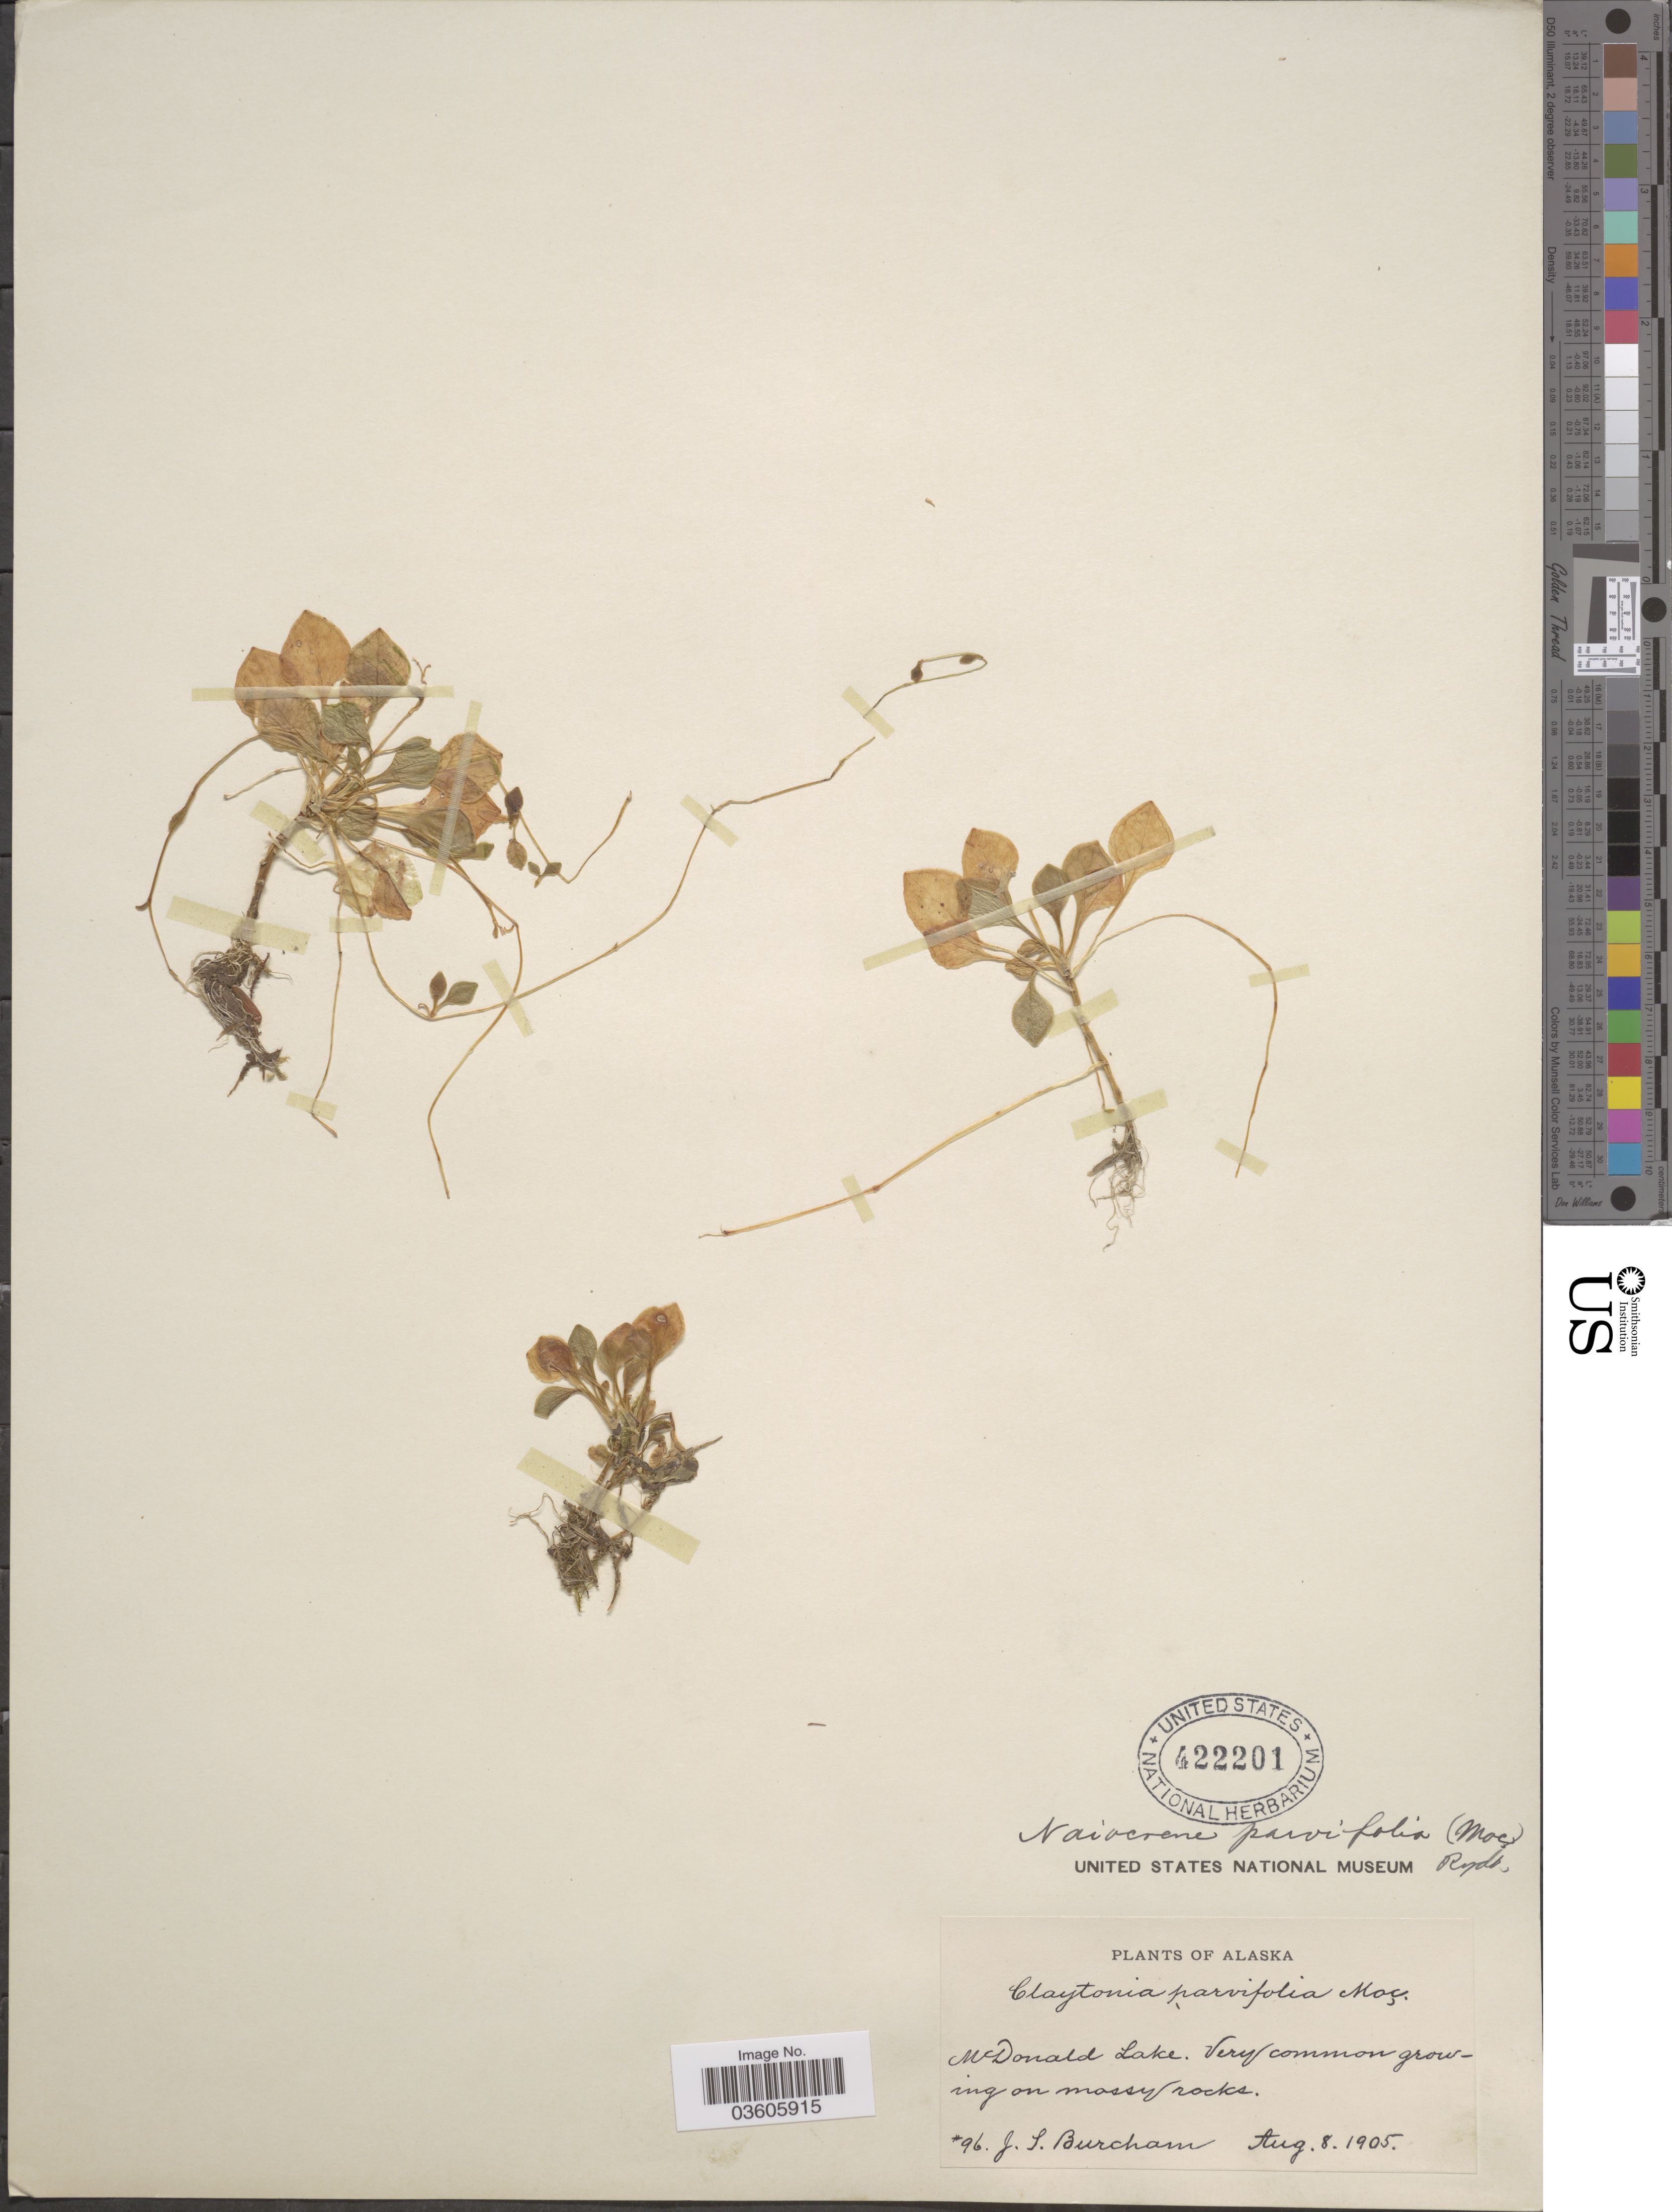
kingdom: Plantae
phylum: Tracheophyta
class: Magnoliopsida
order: Caryophyllales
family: Montiaceae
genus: Montia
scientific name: Montia parvifolia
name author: (Moc. ex DC.) Greene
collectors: J. Burcham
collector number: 96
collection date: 1905-08-08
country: United States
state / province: Alaska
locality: McDonald Lake.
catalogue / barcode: US 422201